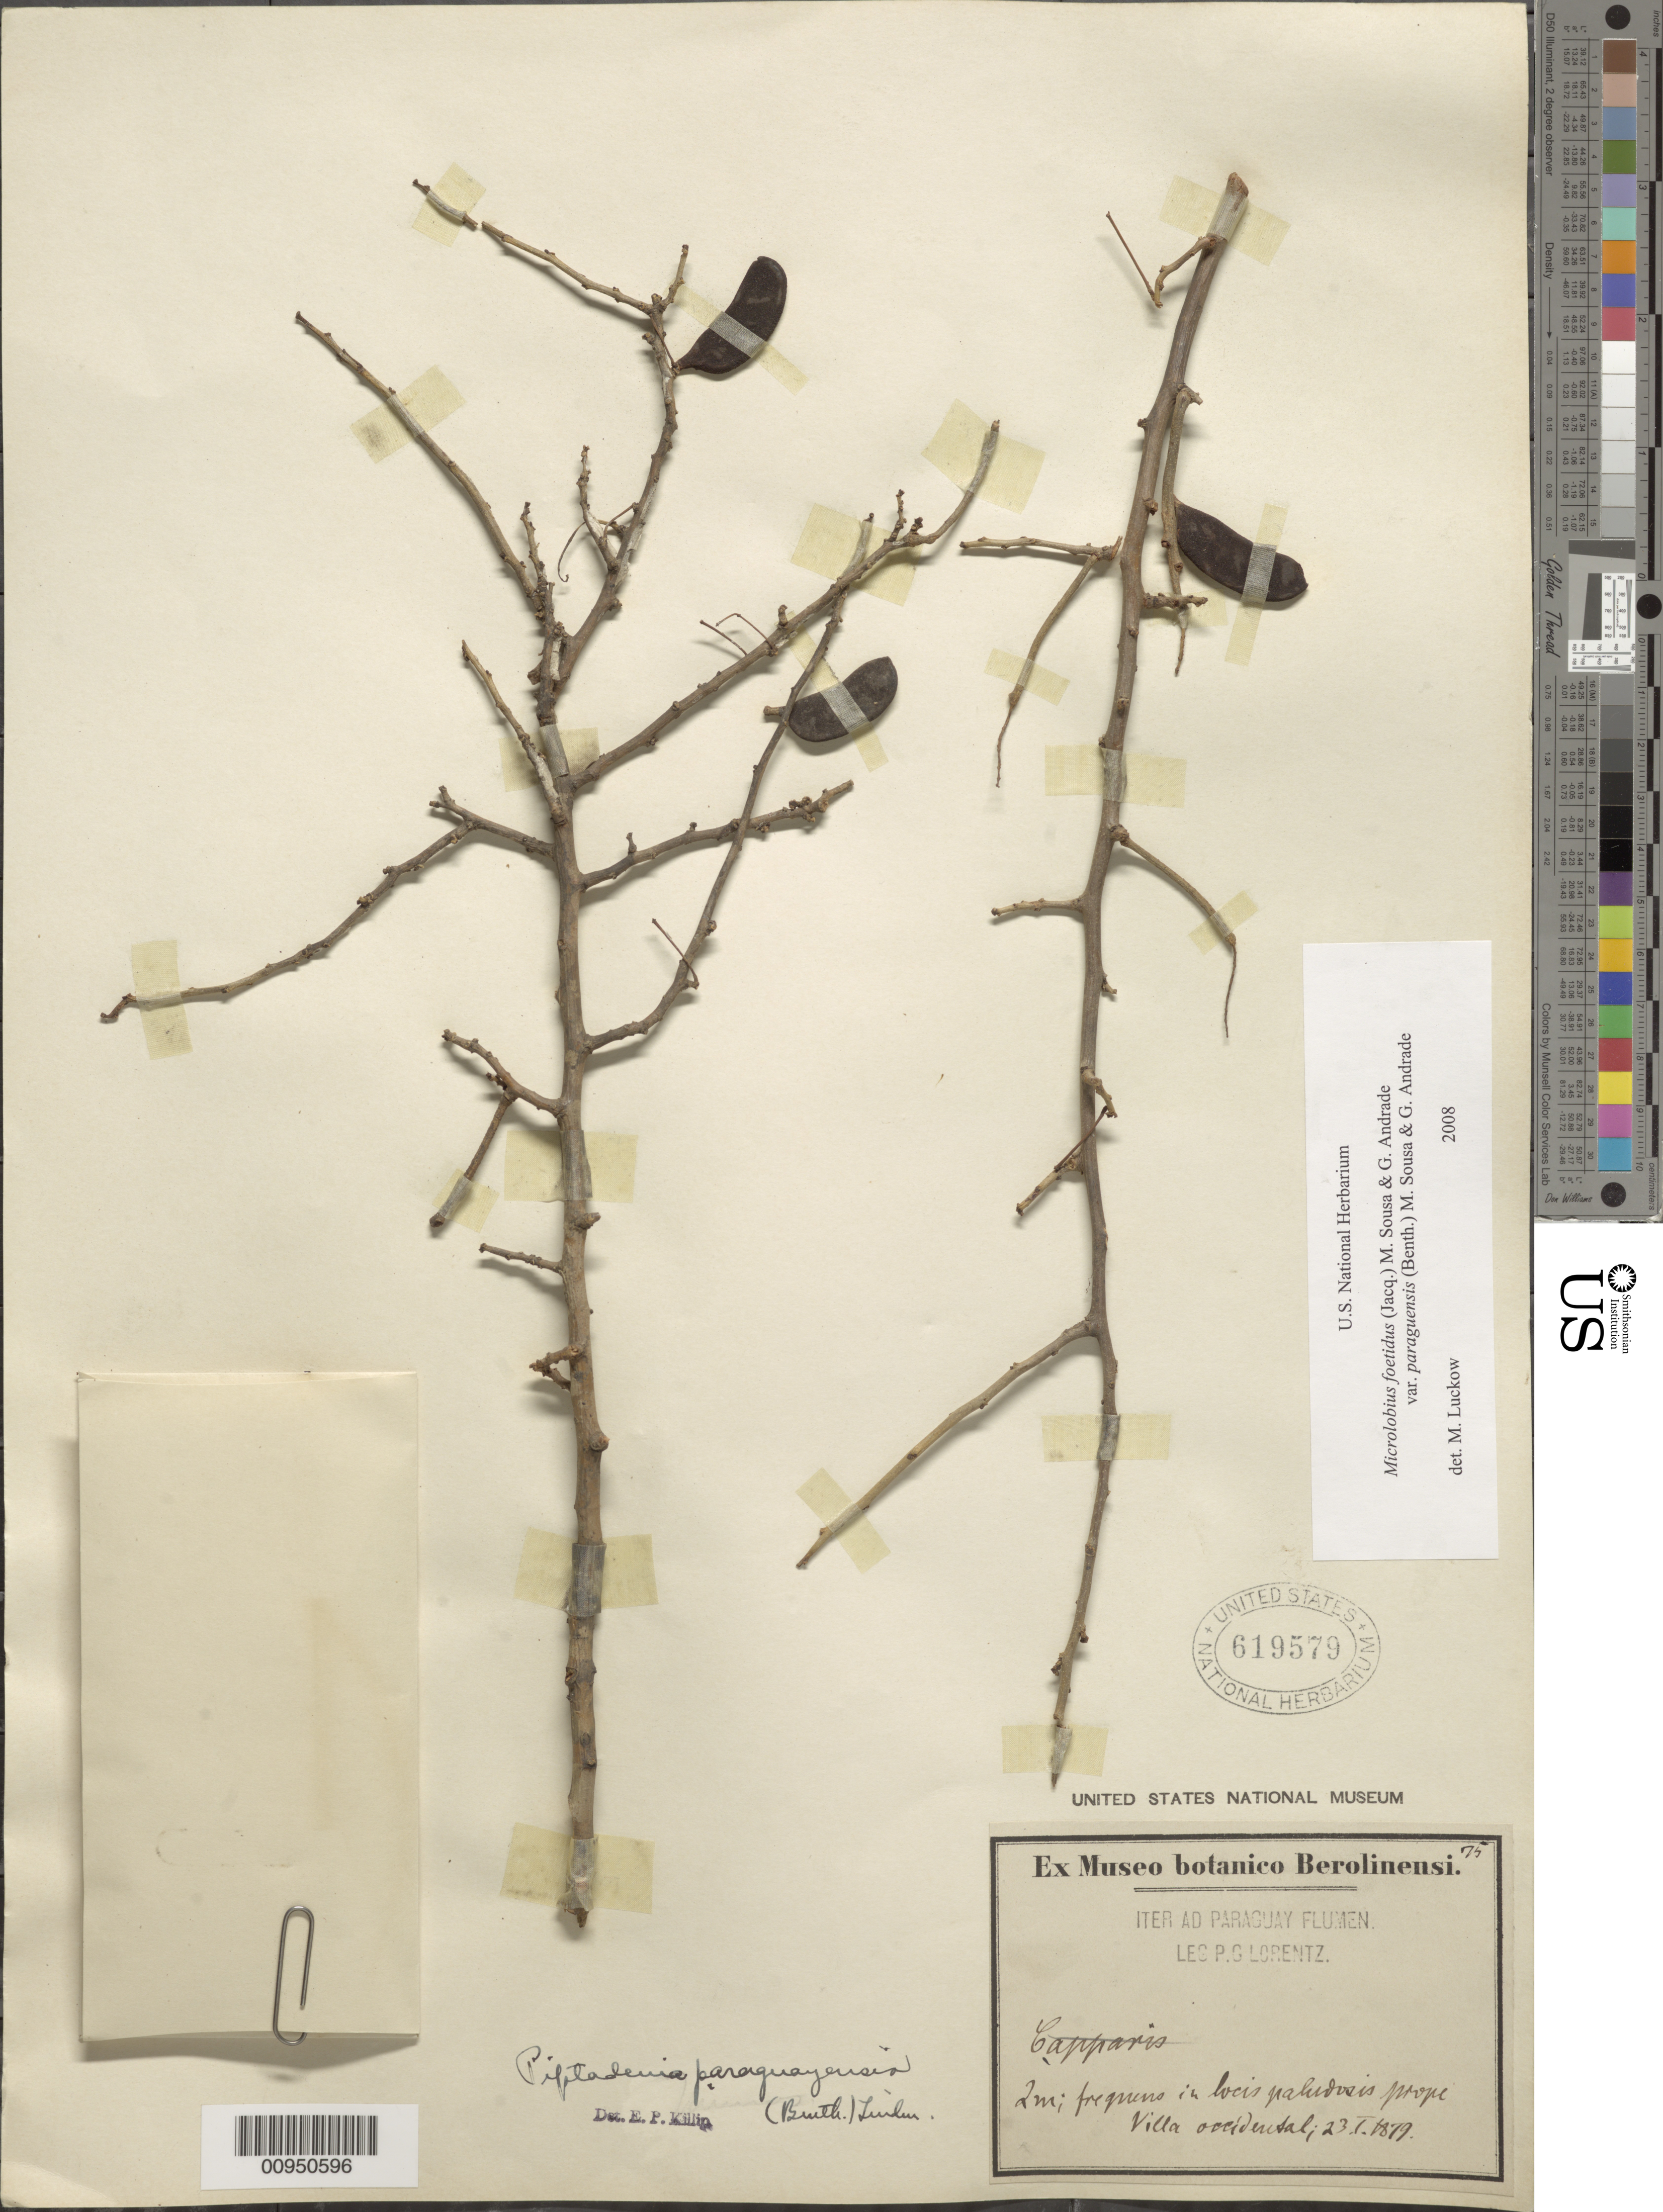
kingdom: Plantae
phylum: Tracheophyta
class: Magnoliopsida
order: Fabales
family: Fabaceae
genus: Microlobius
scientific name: Microlobius foetidus subsp. paraguensis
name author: (Benth.) M. Sousa & G. Andrade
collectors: P. G. Lorentz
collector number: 75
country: Paraguay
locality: Near Villa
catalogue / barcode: US 619579